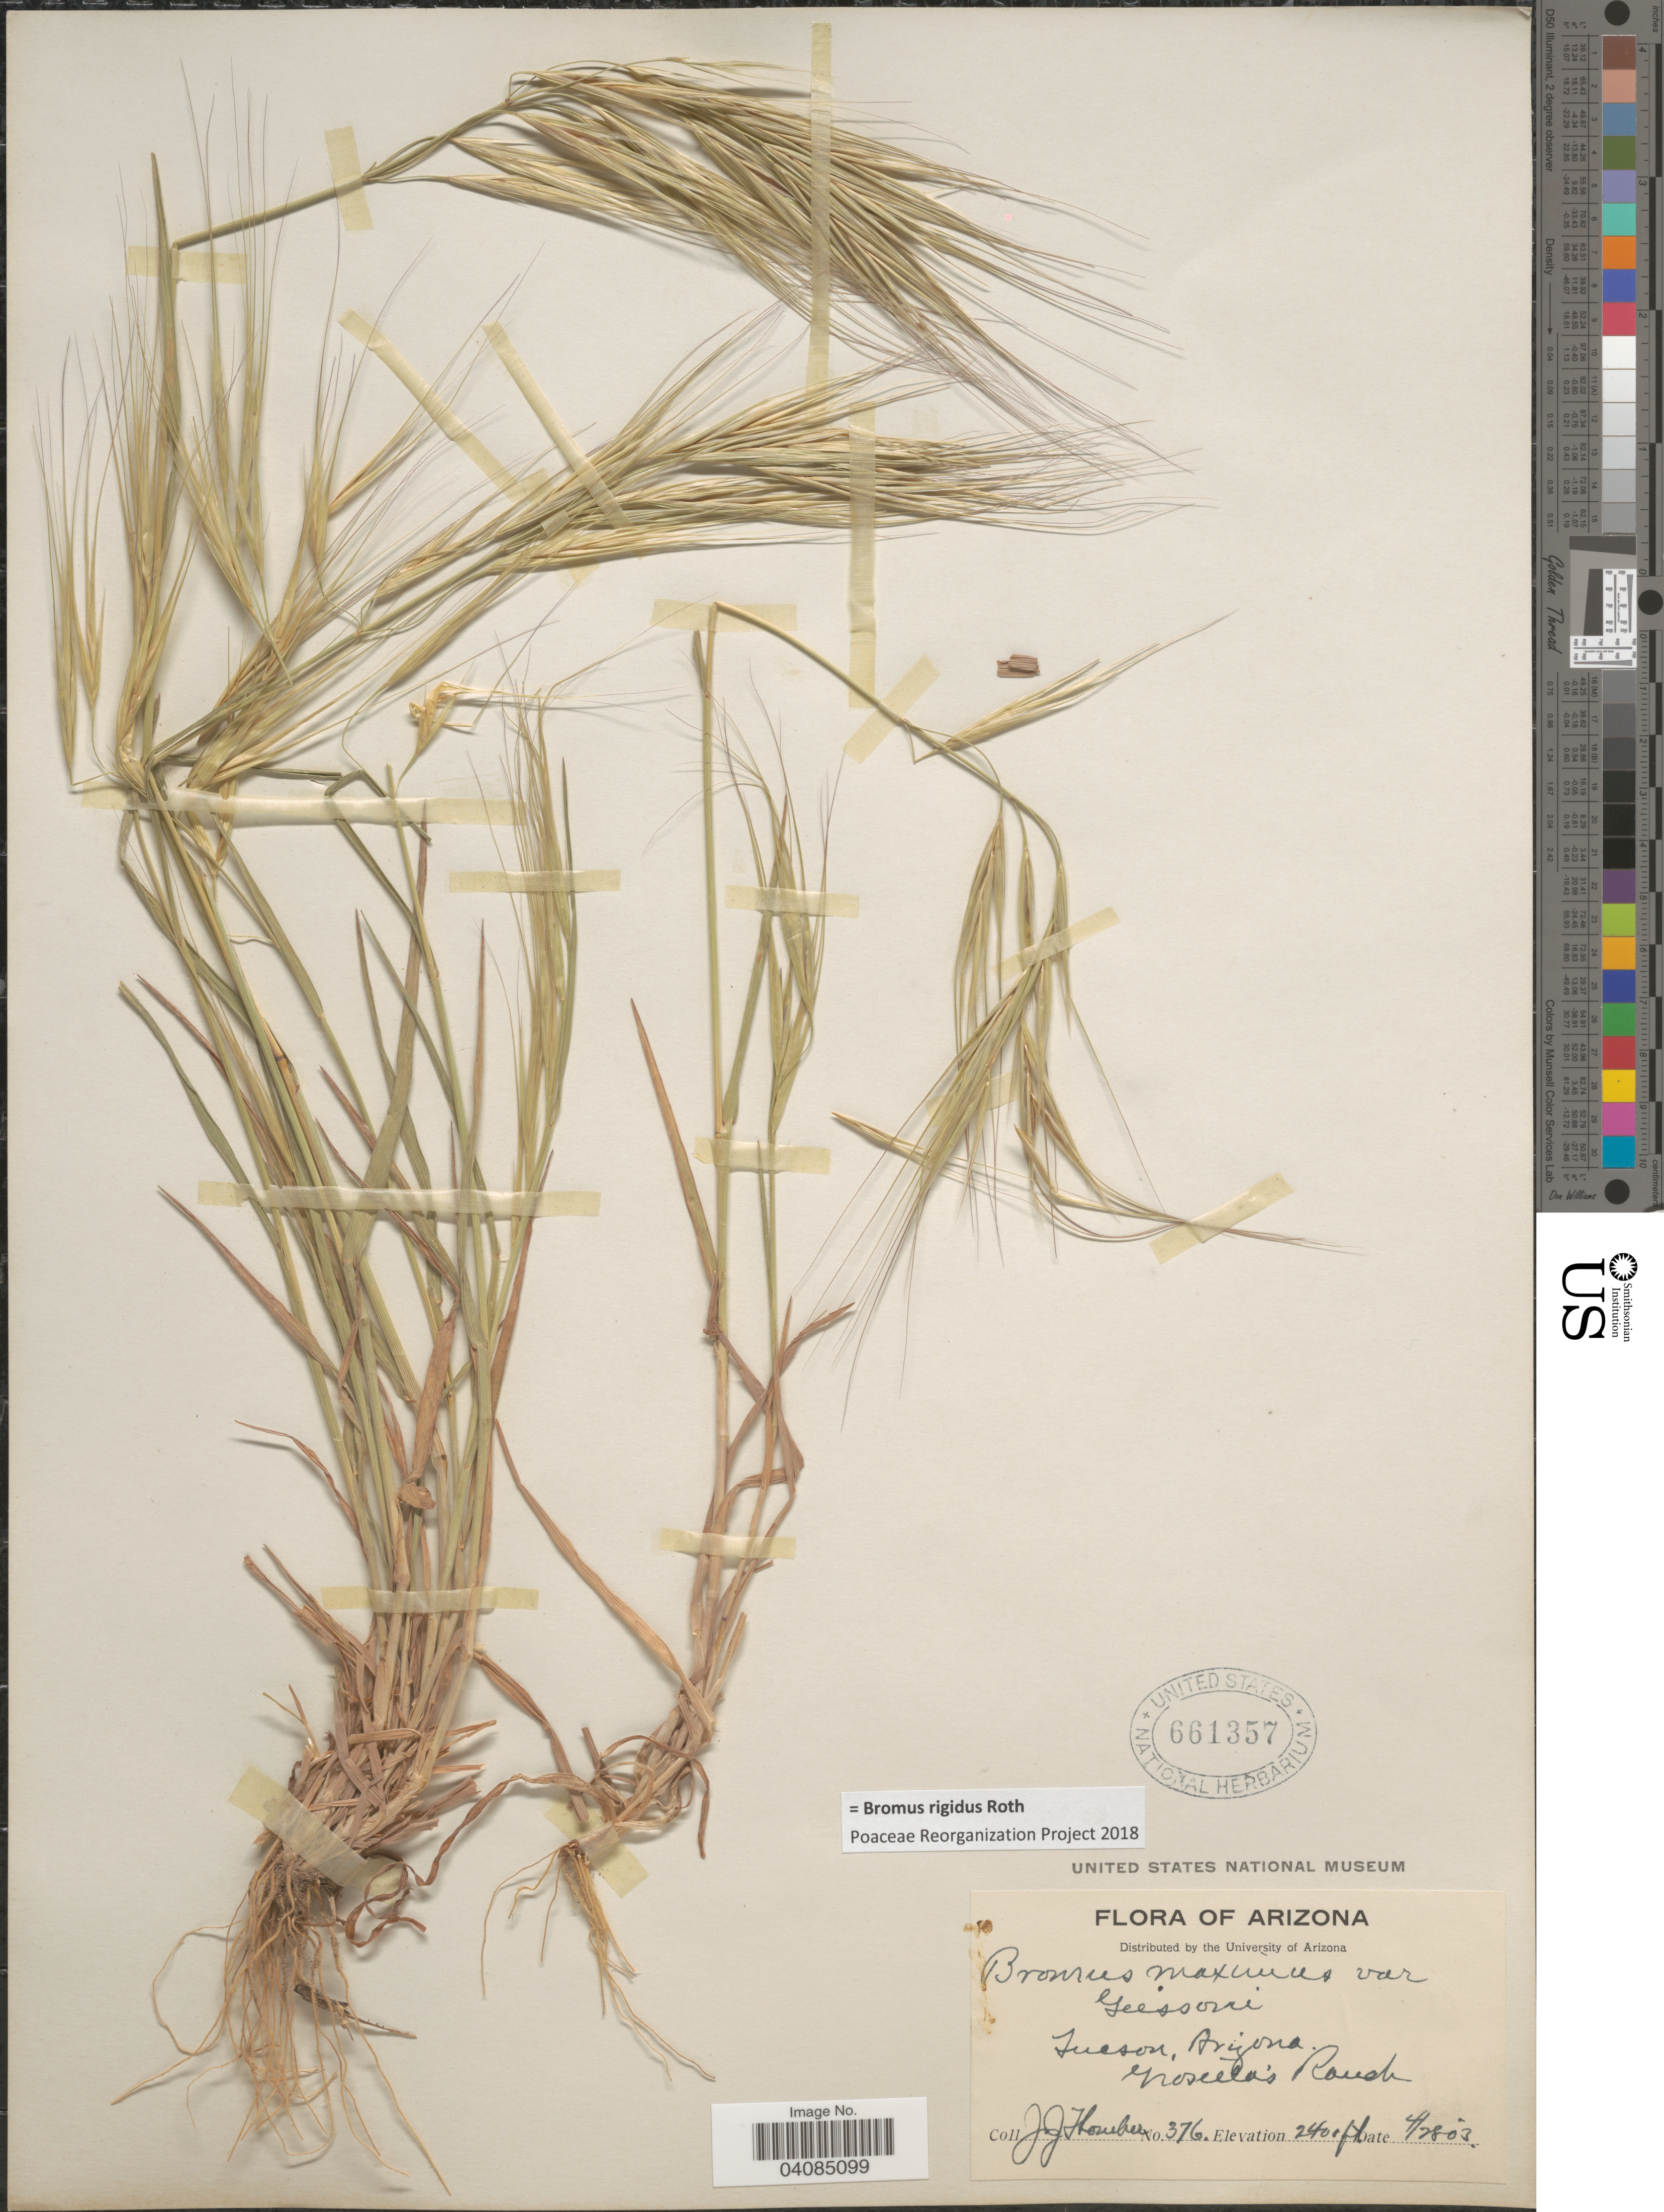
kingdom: Plantae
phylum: Tracheophyta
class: Liliopsida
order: Poales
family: Poaceae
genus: Bromus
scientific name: Bromus rigidus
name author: Roth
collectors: J. Houber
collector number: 376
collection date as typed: Transcribed d/m/y: 28/4/3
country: United States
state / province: Arizona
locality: Tucson, Groseeta's Ranch.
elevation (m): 732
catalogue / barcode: US 661357